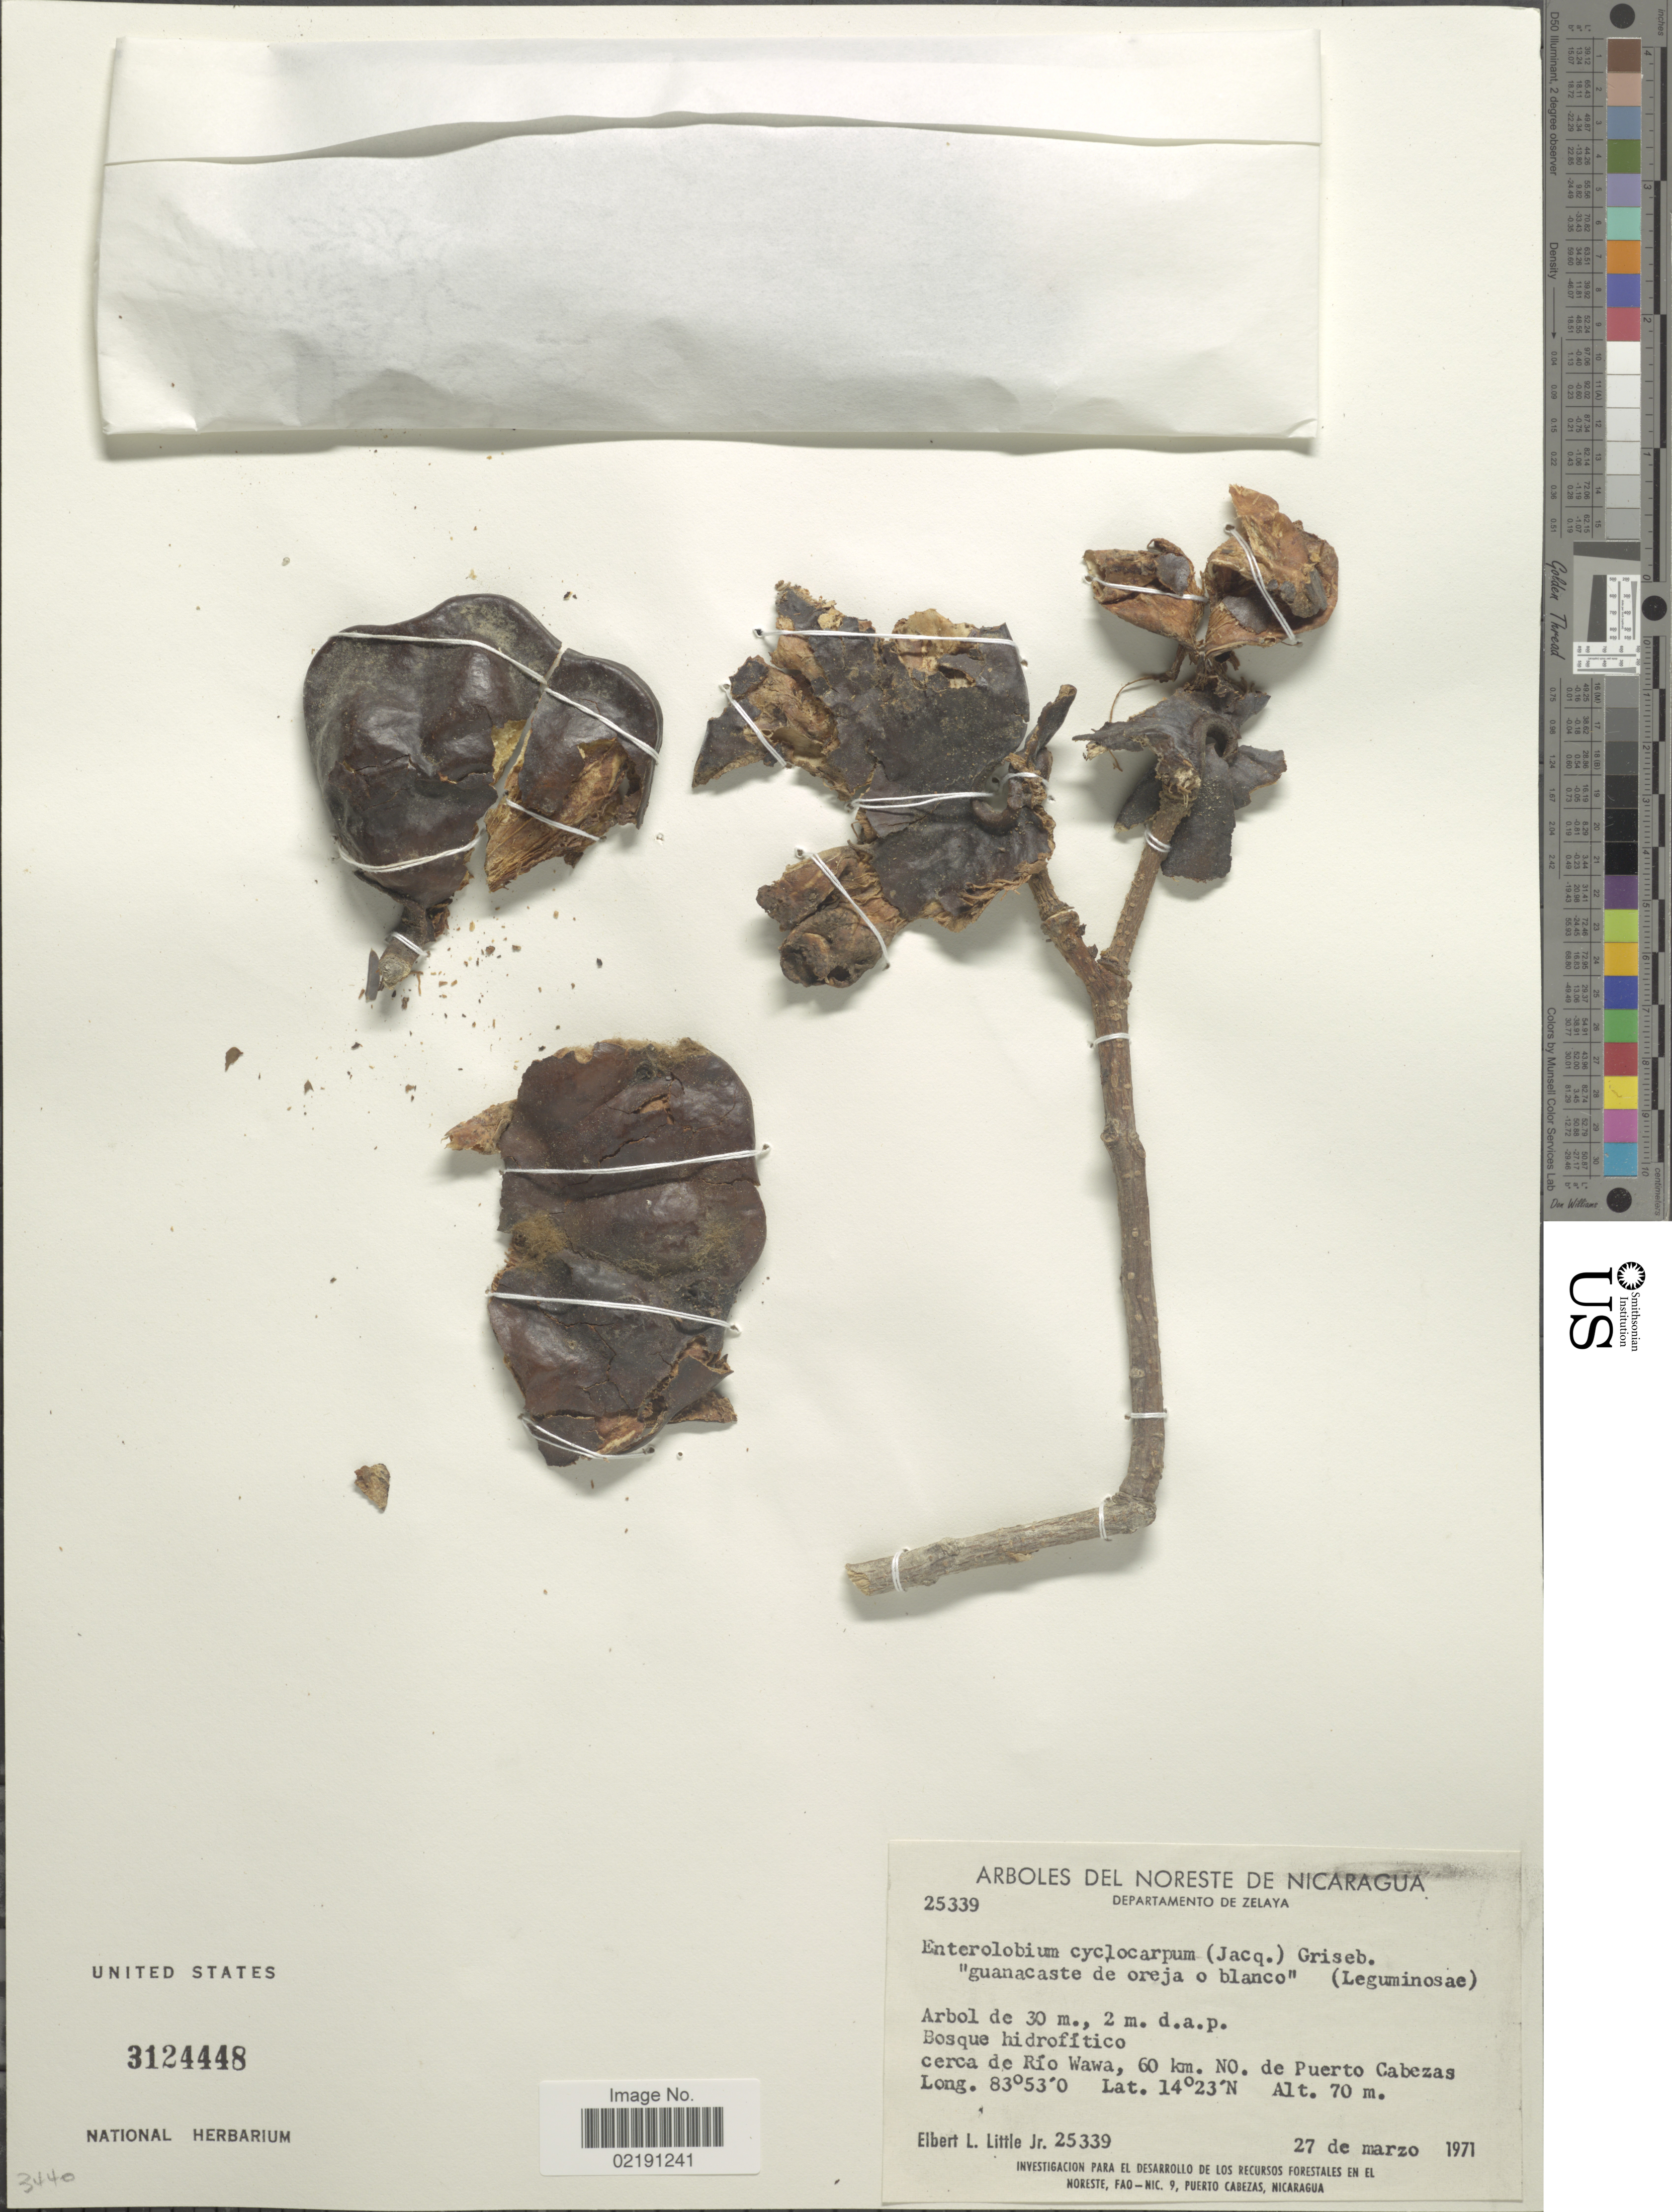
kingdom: Plantae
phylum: Tracheophyta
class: Magnoliopsida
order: Fabales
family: Fabaceae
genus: Enterolobium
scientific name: Enterolobium cyclocarpum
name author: (Jacq.) Griseb.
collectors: E. L. Little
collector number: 25339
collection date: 1971-03-27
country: Nicaragua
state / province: Atlantico Norte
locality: Noreste de Nicaragua. Departamento de Zelaya. Bosque hidrofitico, cerca de Río Wawa, 60 km. NO. de Puerto Cabezas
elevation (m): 70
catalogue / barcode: US 3124448